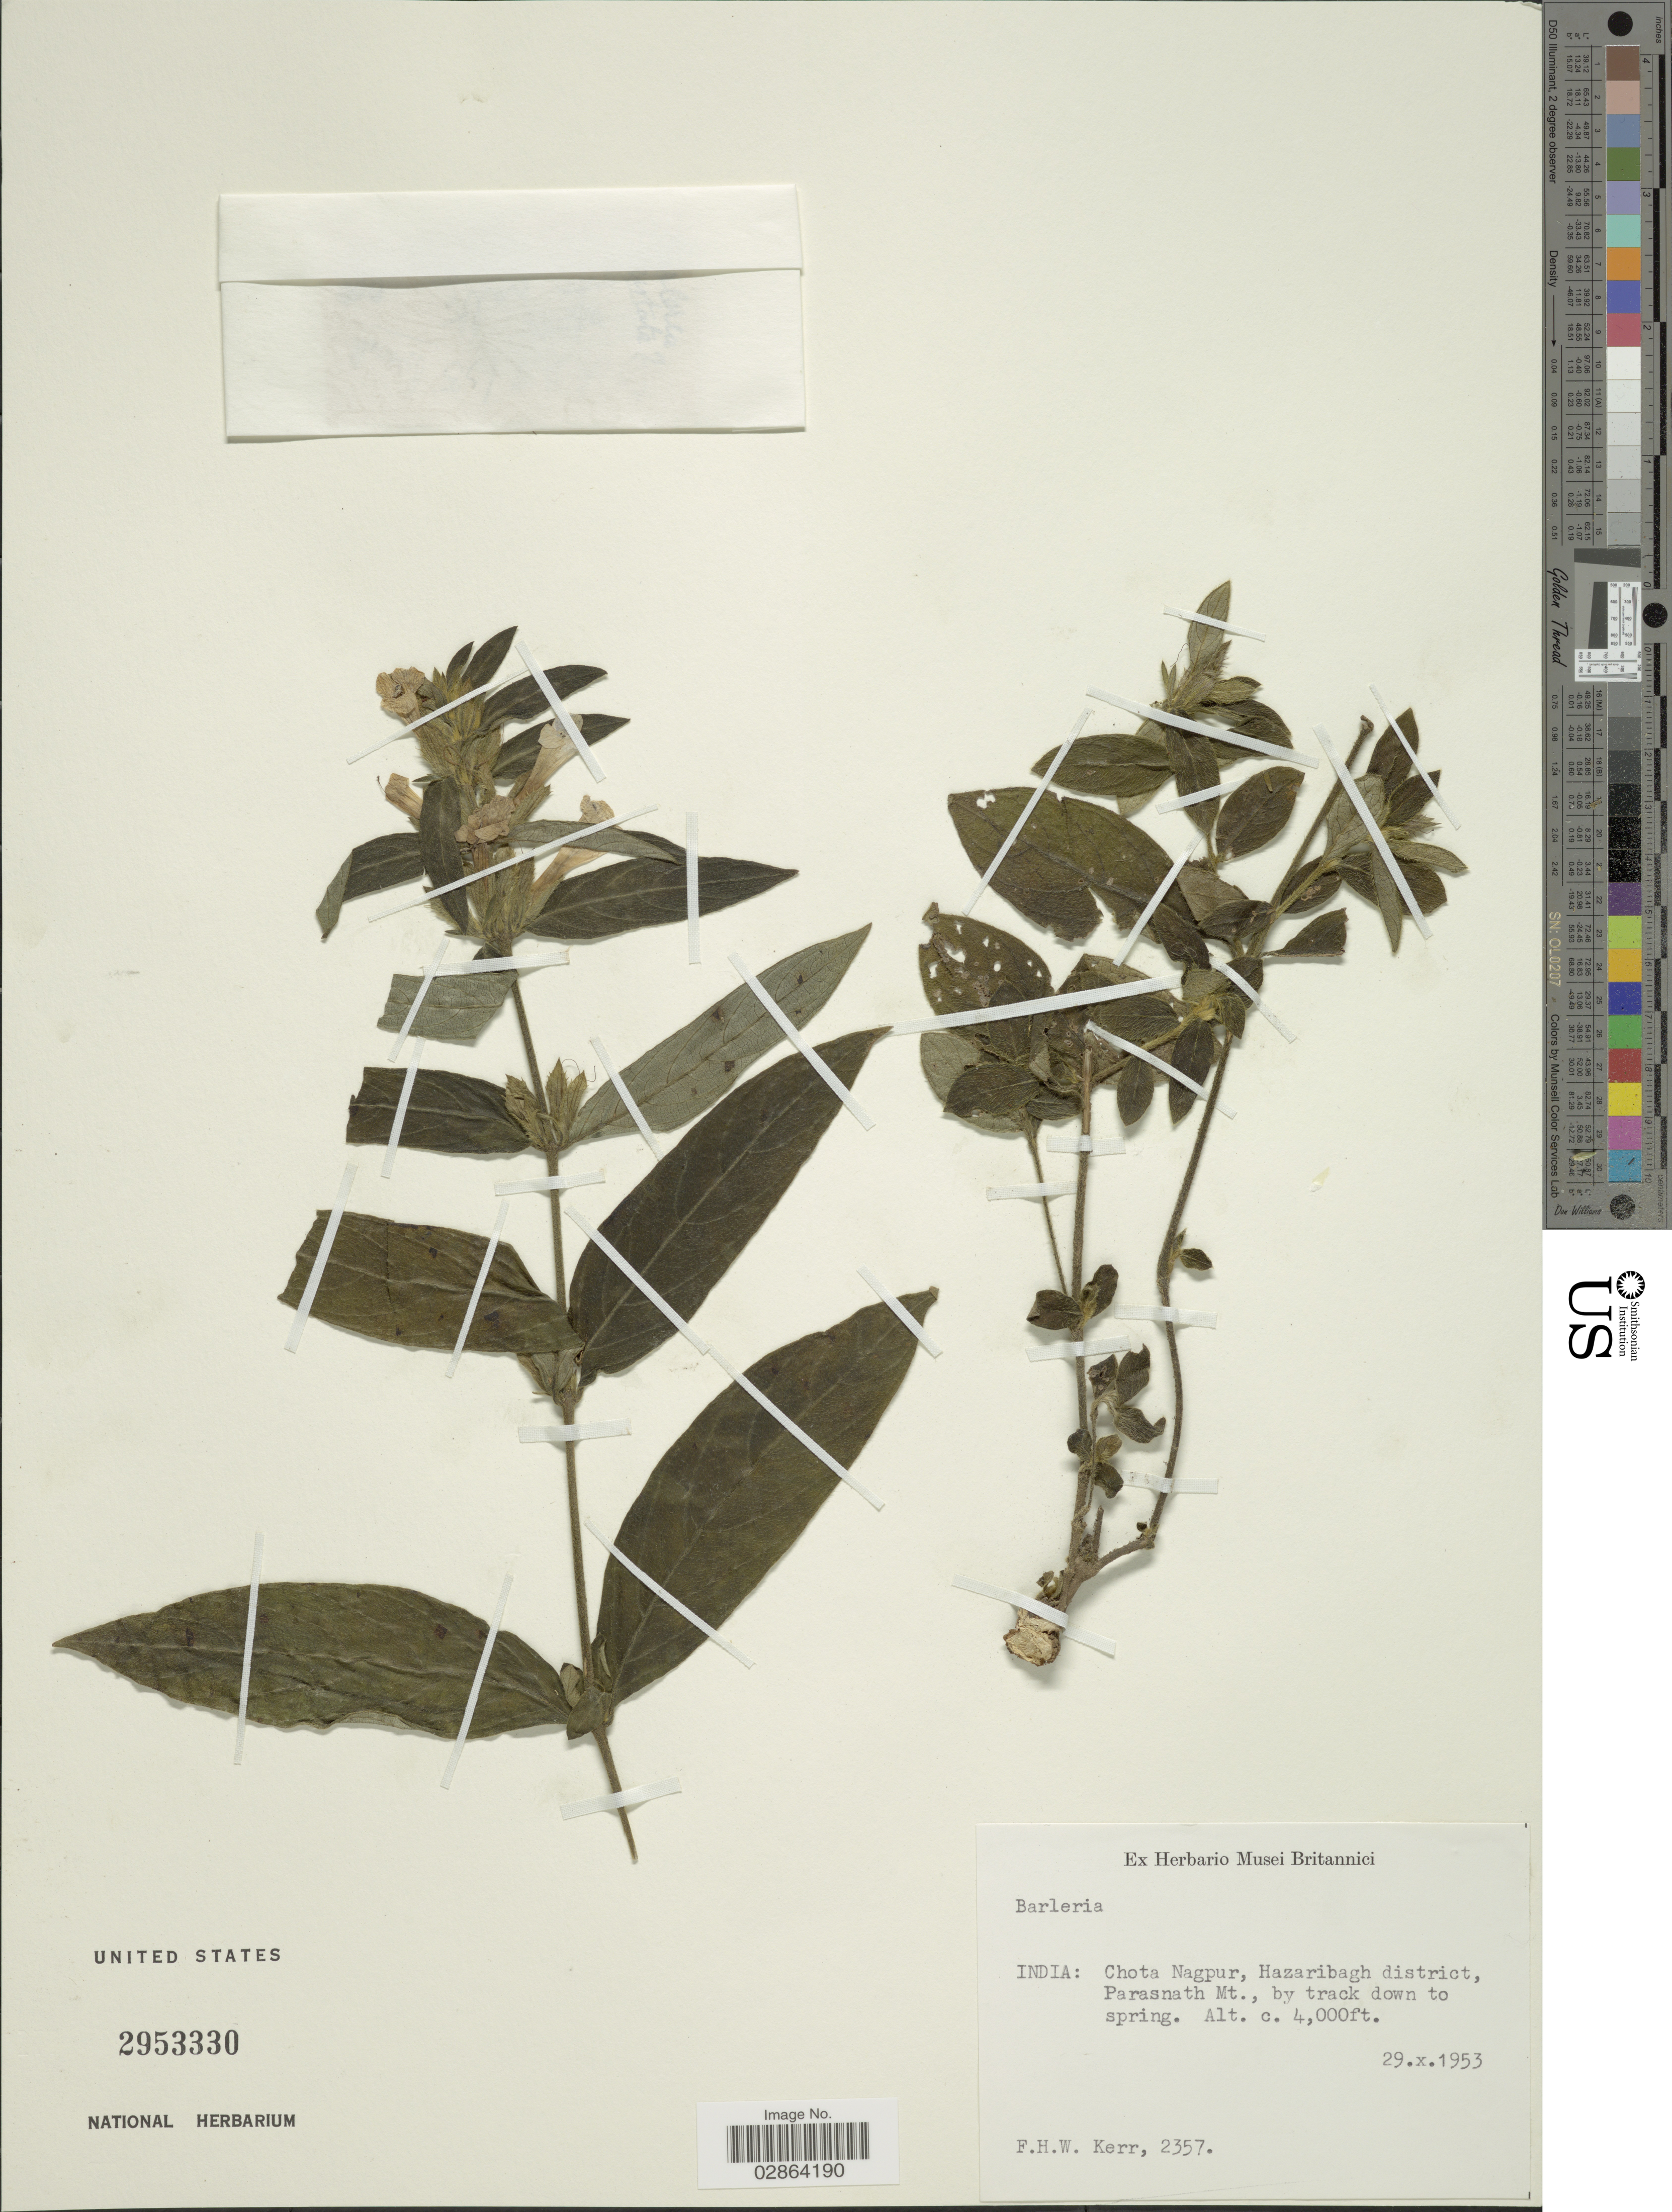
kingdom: Plantae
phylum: Tracheophyta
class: Magnoliopsida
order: Lamiales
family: Acanthaceae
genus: Barleria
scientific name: Barleria sp.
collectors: F. H. W. Kerr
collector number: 2357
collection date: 1953-10-29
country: India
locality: Chota Nagpur, Hazaribagh district, Parasnath Mt.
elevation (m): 1219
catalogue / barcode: US 2953330